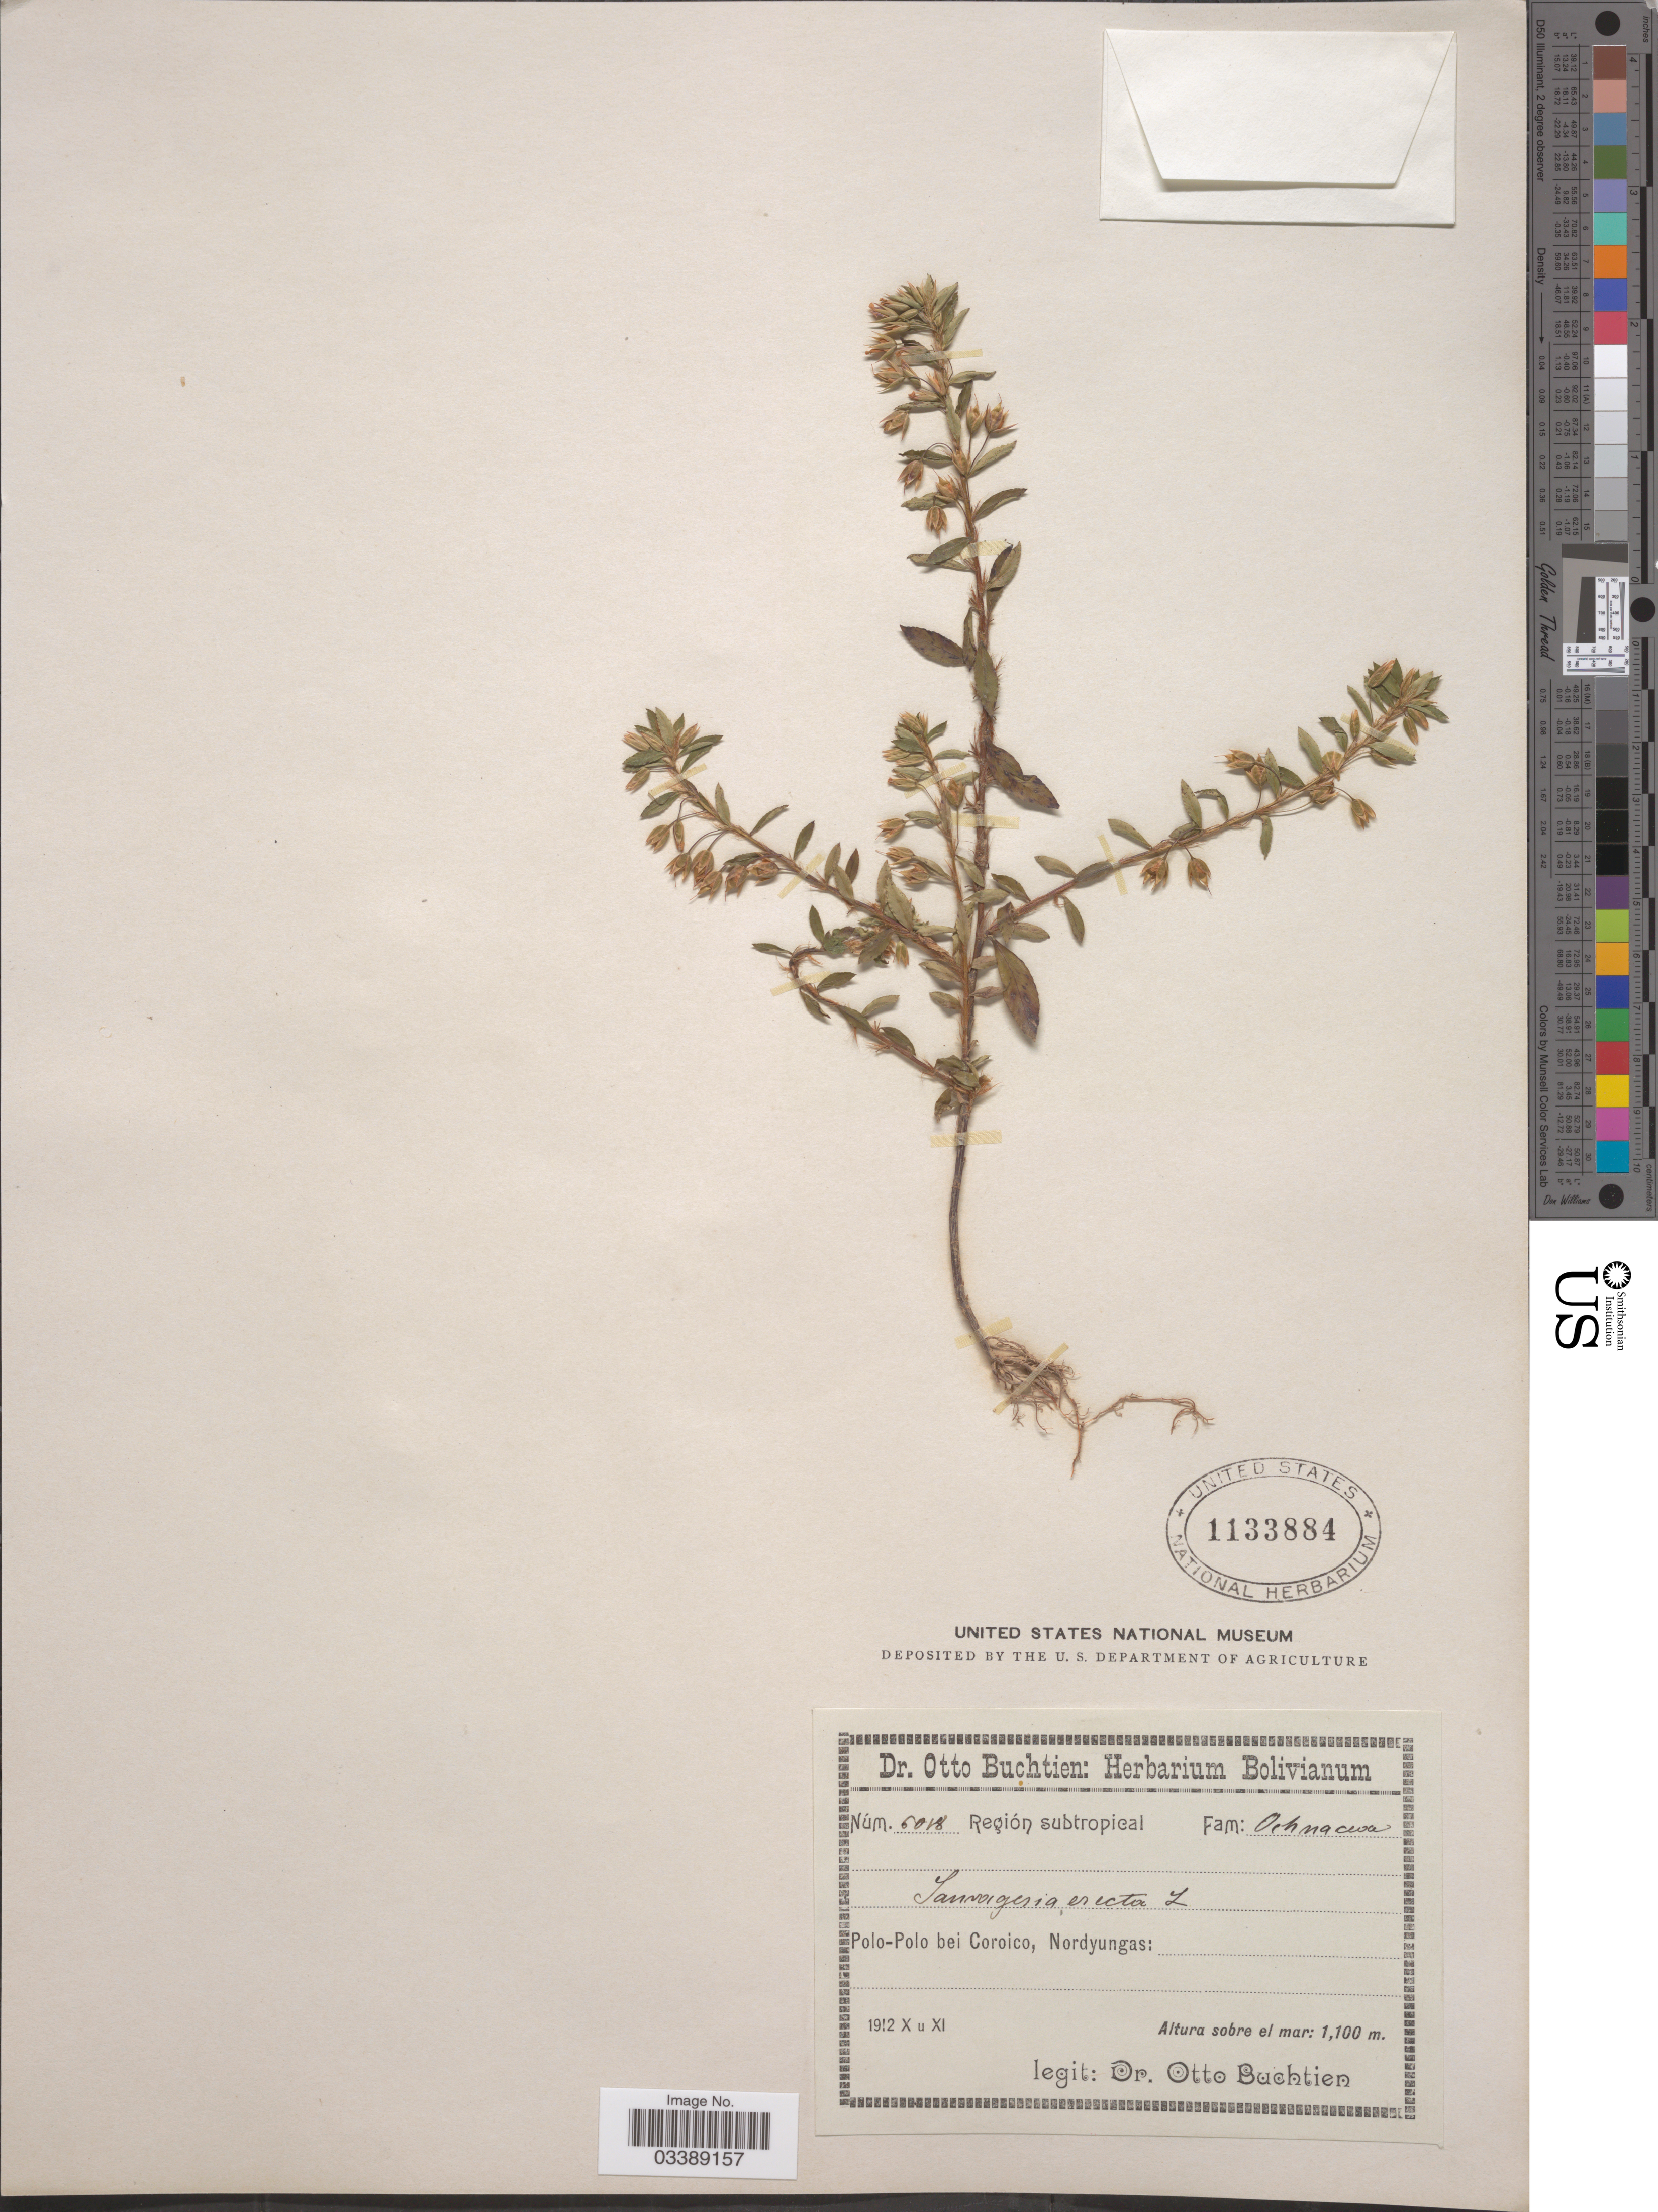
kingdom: Plantae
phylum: Tracheophyta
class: Magnoliopsida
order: Malpighiales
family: Ochnaceae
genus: Sauvagesia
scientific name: Sauvagesia erecta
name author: L.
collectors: O. Buchtien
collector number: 6018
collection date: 1912-10/1912-11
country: Bolivia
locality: Polo-Polo bei Coroico, Nordyungas.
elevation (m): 1100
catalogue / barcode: US 1133884